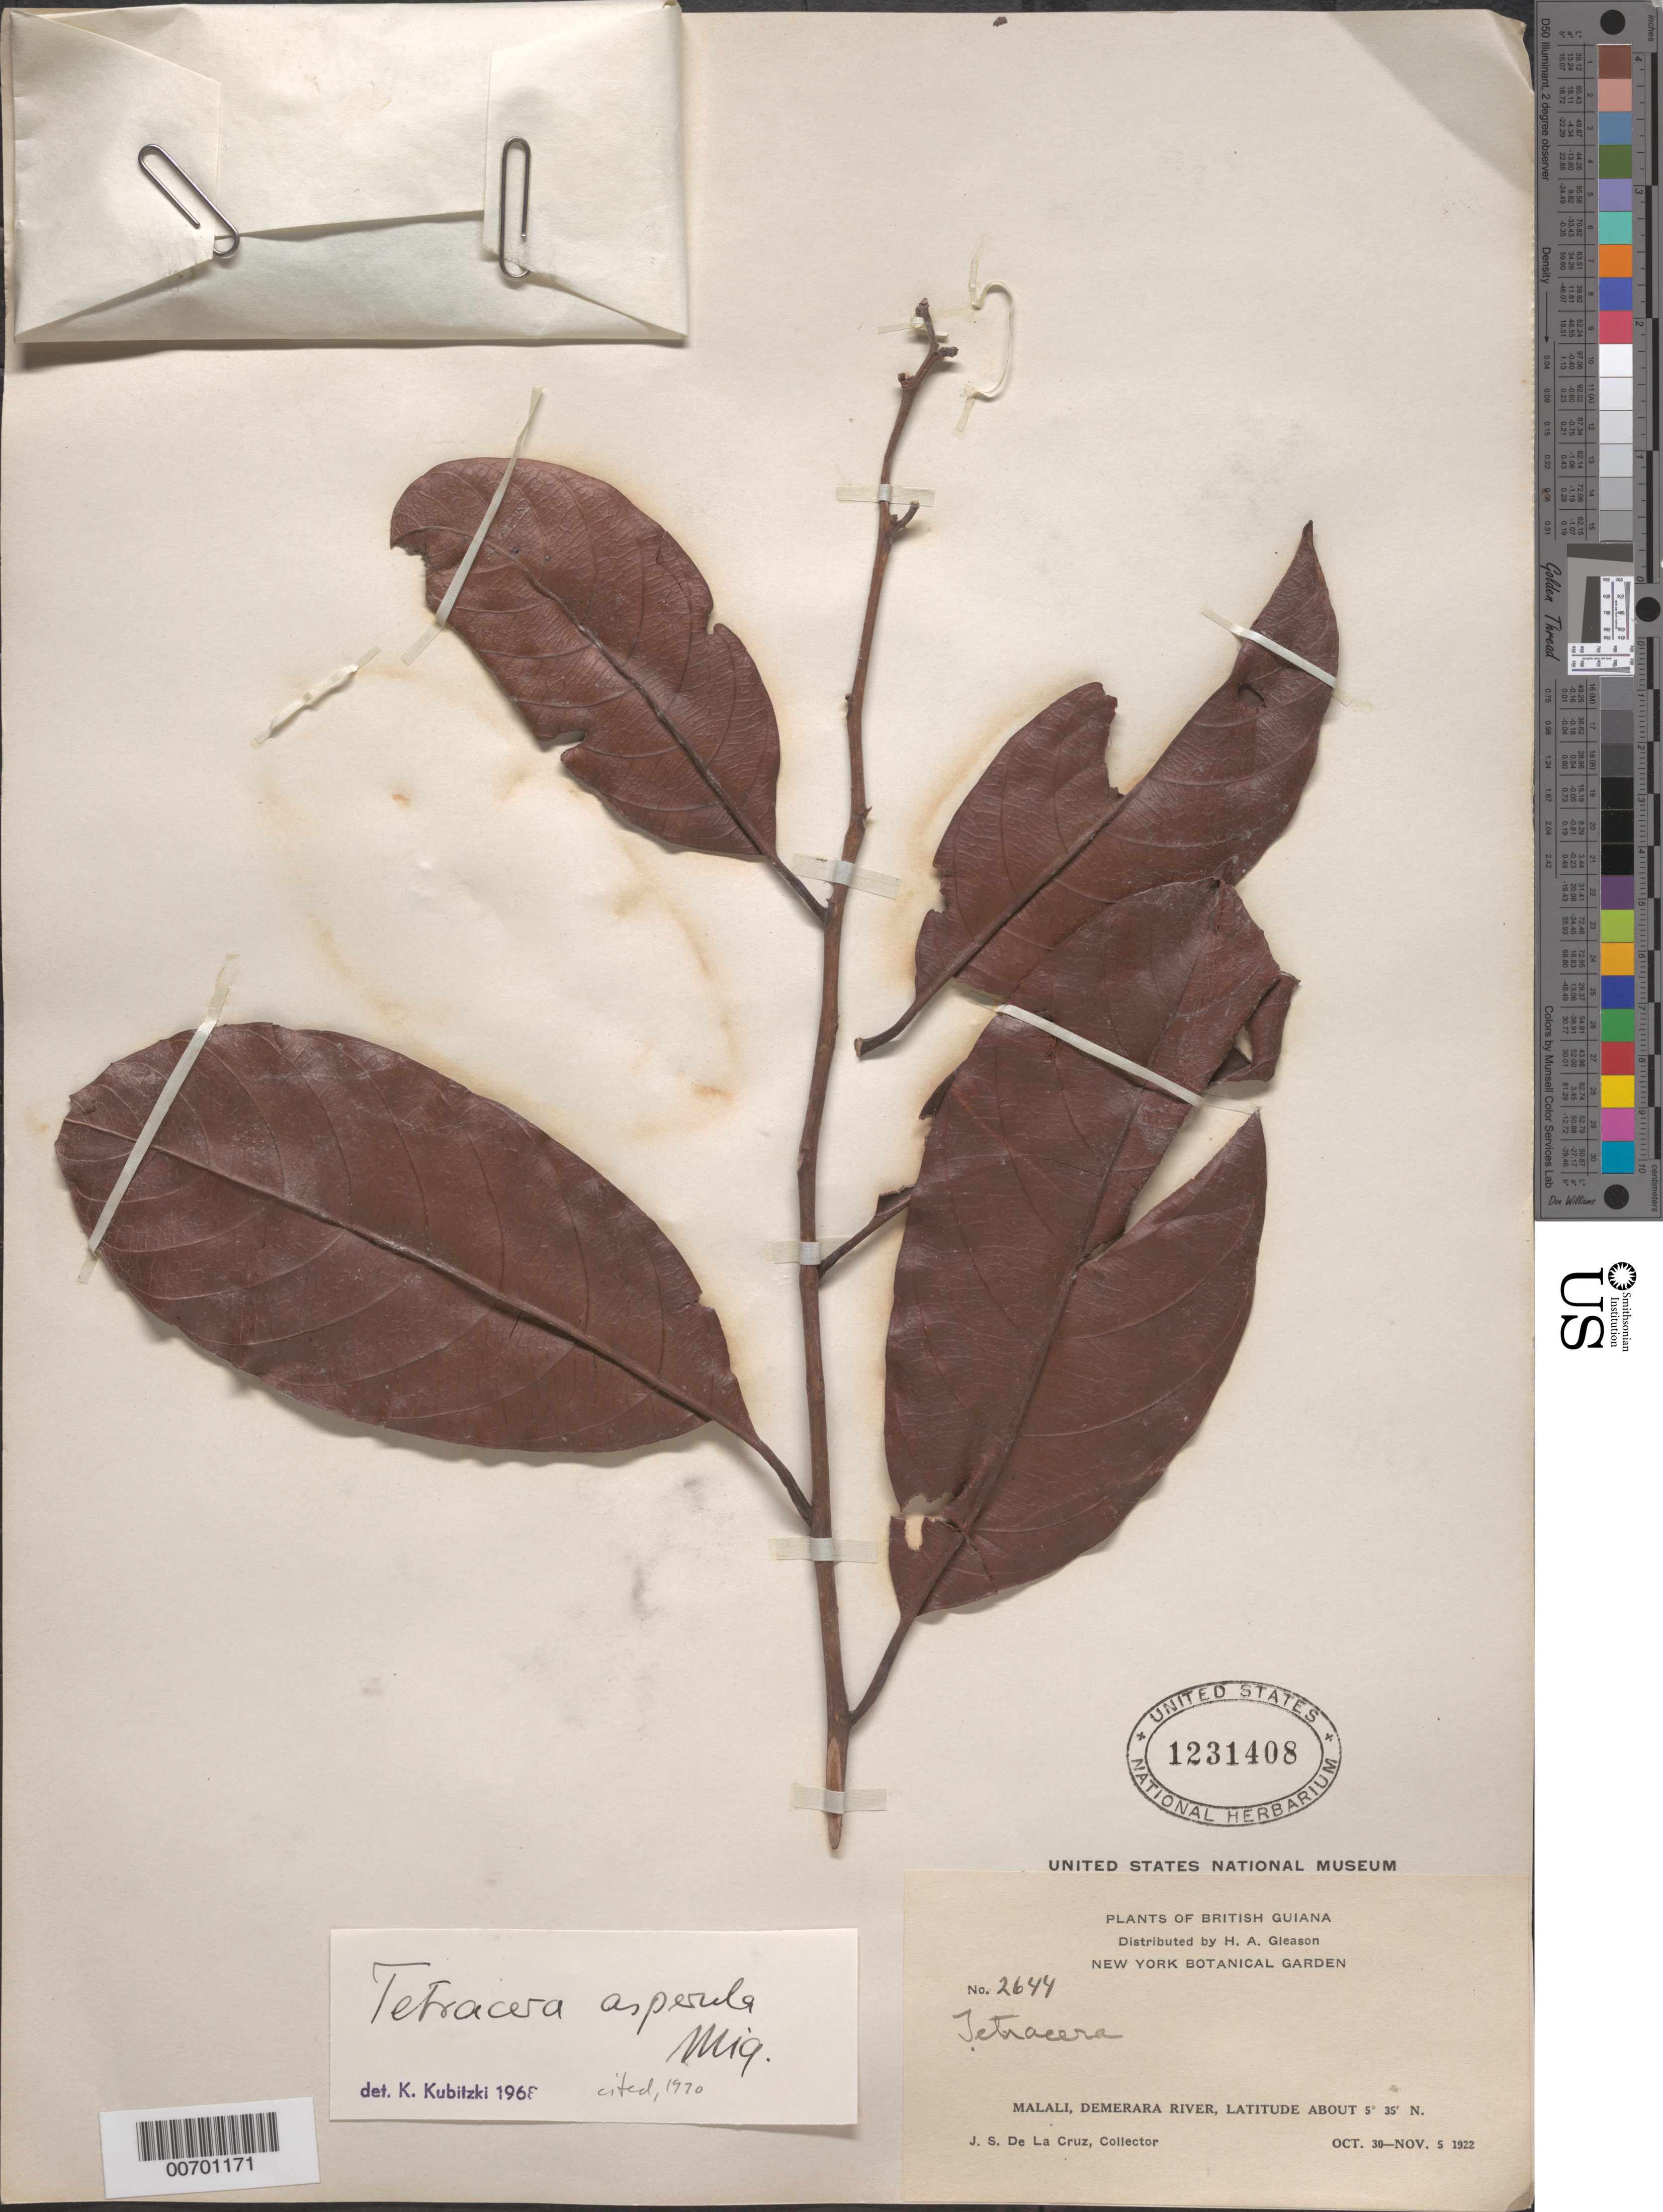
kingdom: Plantae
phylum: Tracheophyta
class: Magnoliopsida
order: Dilleniales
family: Dilleniaceae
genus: Tetracera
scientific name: Tetracera asperula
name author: Miq.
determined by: Kubitzki, Klaus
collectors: J. S. de la Cruz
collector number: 2644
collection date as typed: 30-Oct-22 to 5-Nov-22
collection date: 1922-10-30/1922-11-05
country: Guyana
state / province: U. Demerara-Berbice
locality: Malali, Demerara R.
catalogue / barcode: US 1231408